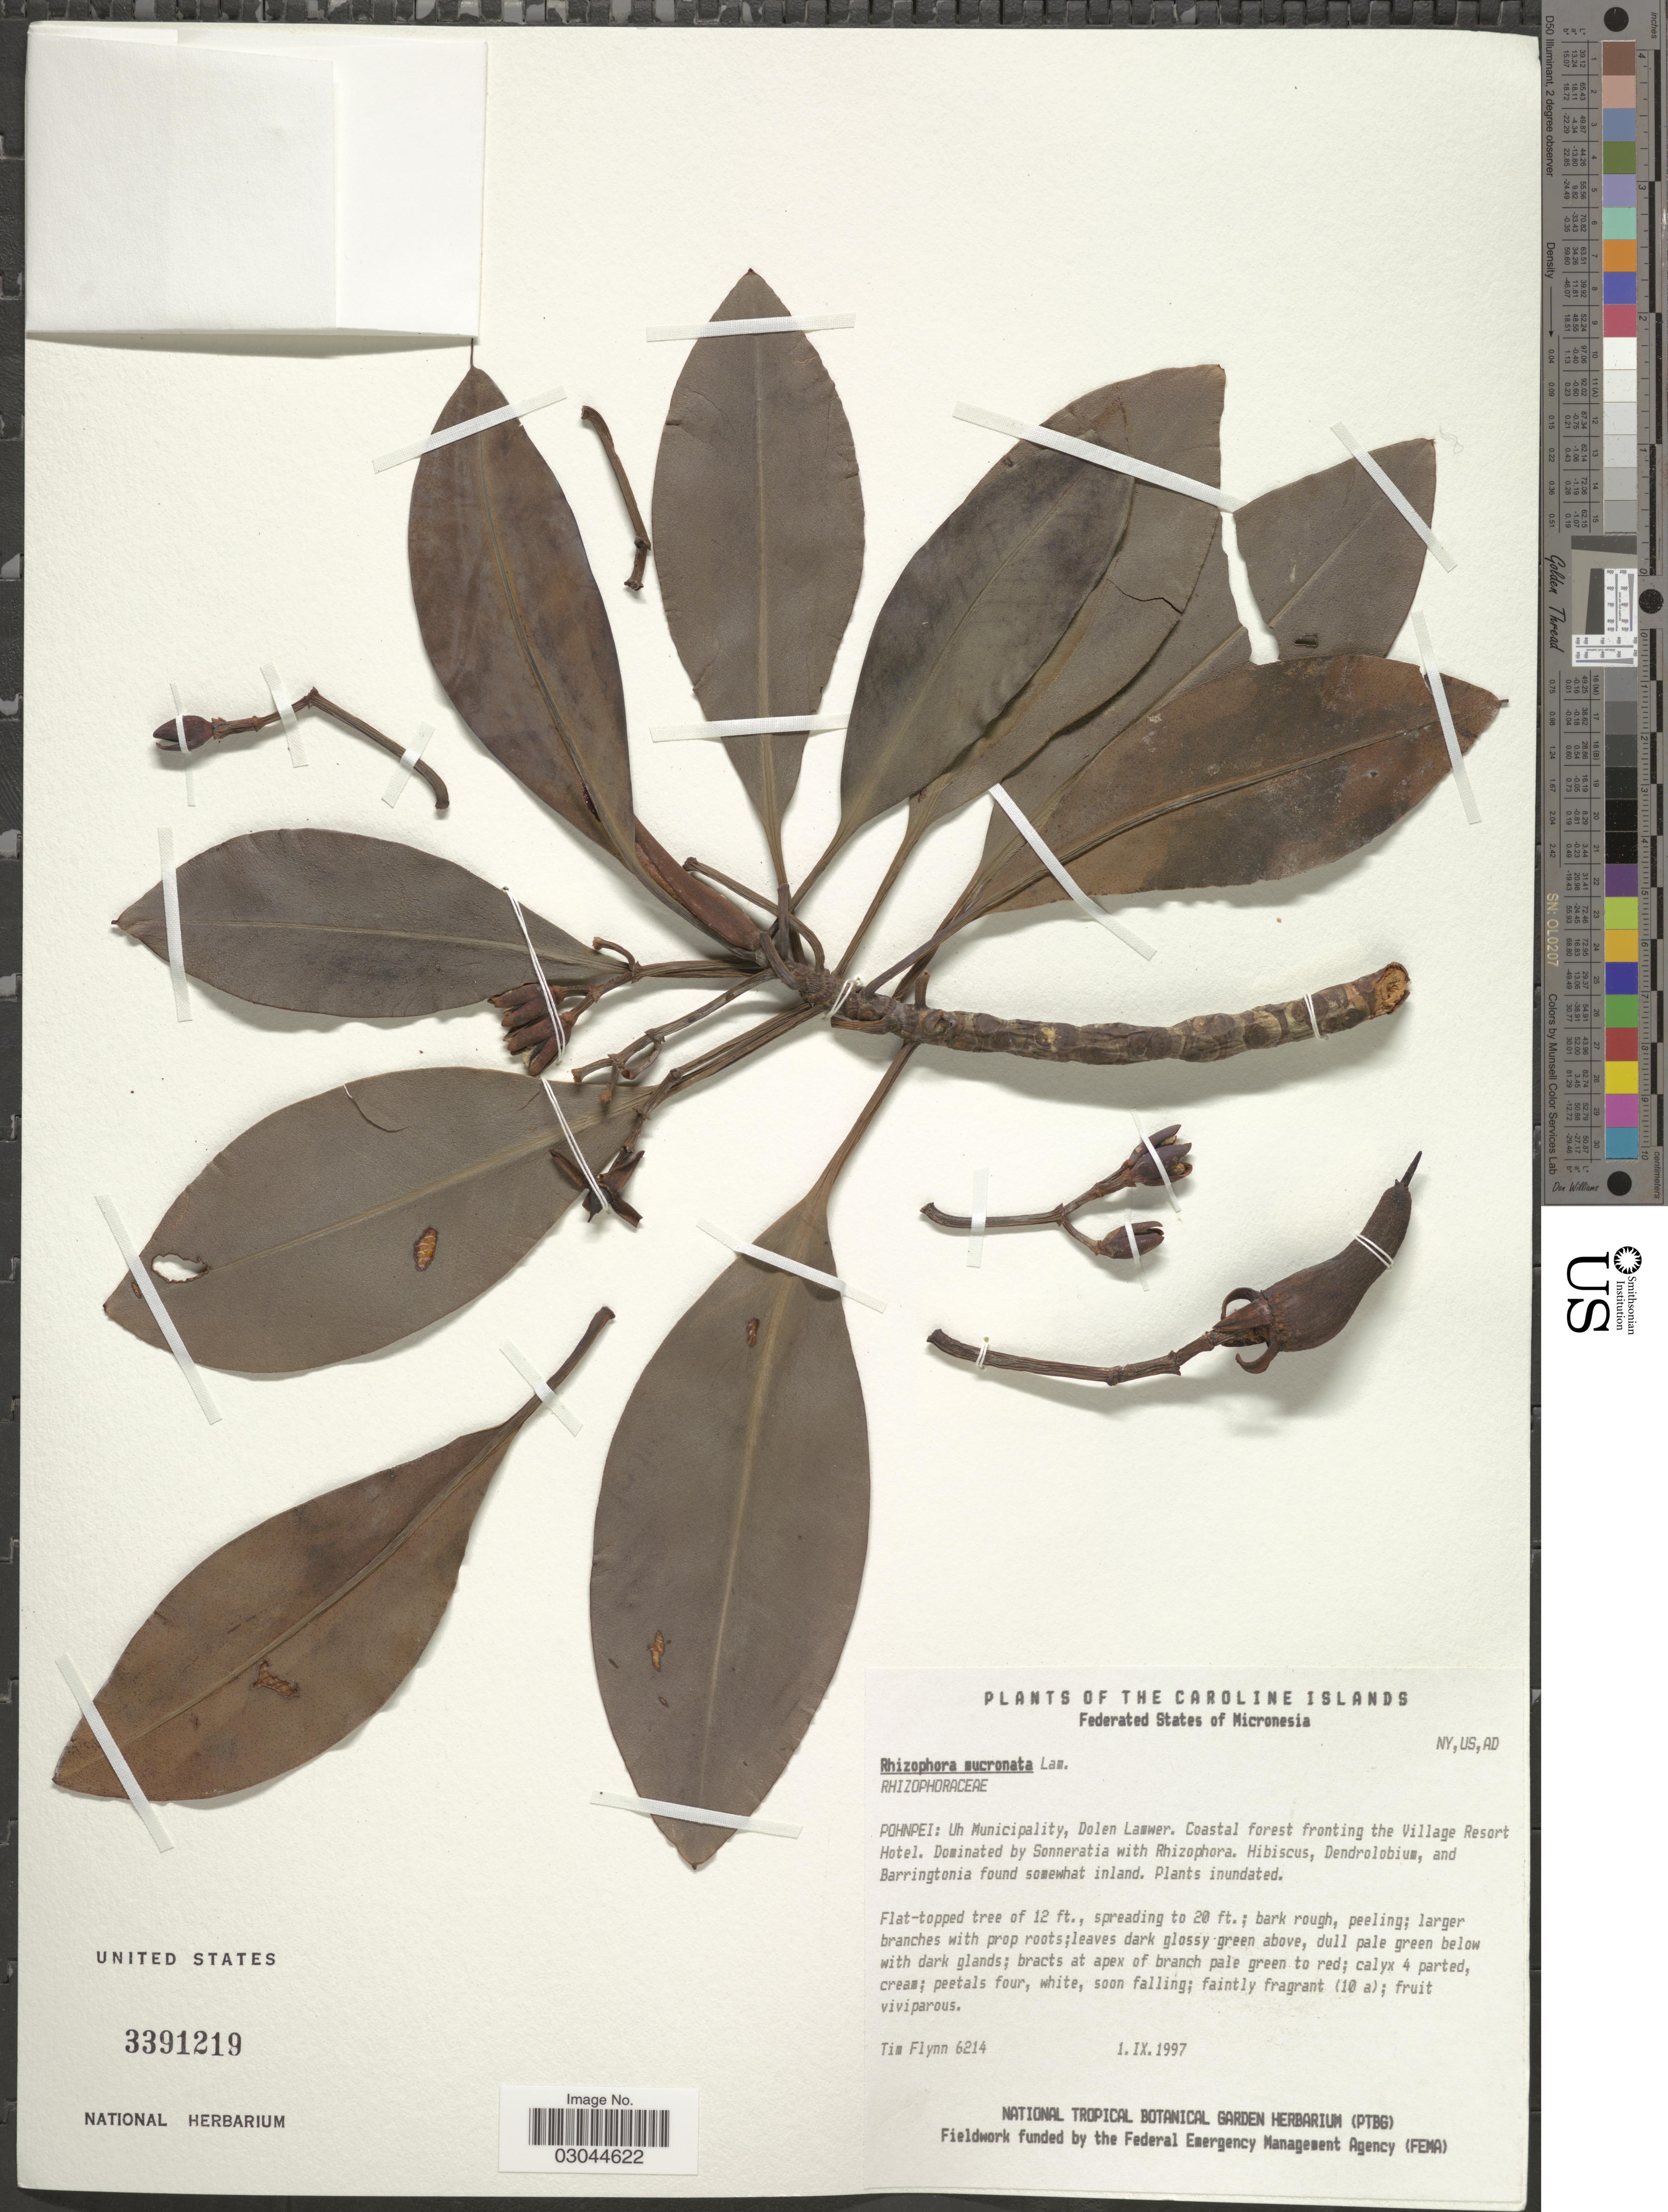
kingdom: Plantae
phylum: Tracheophyta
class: Magnoliopsida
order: Malpighiales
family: Rhizophoraceae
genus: Rhizophora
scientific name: Rhizophora mucronata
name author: Lam.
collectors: T. W. Flynn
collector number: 6214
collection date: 1997-09-01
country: Micronesia, Federated States of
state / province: Pohnpei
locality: The Caroline Islands. Uh Municipality, Dolen Lamwer. Coastal forest fronting the Village Resort Hotel.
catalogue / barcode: US 3391219